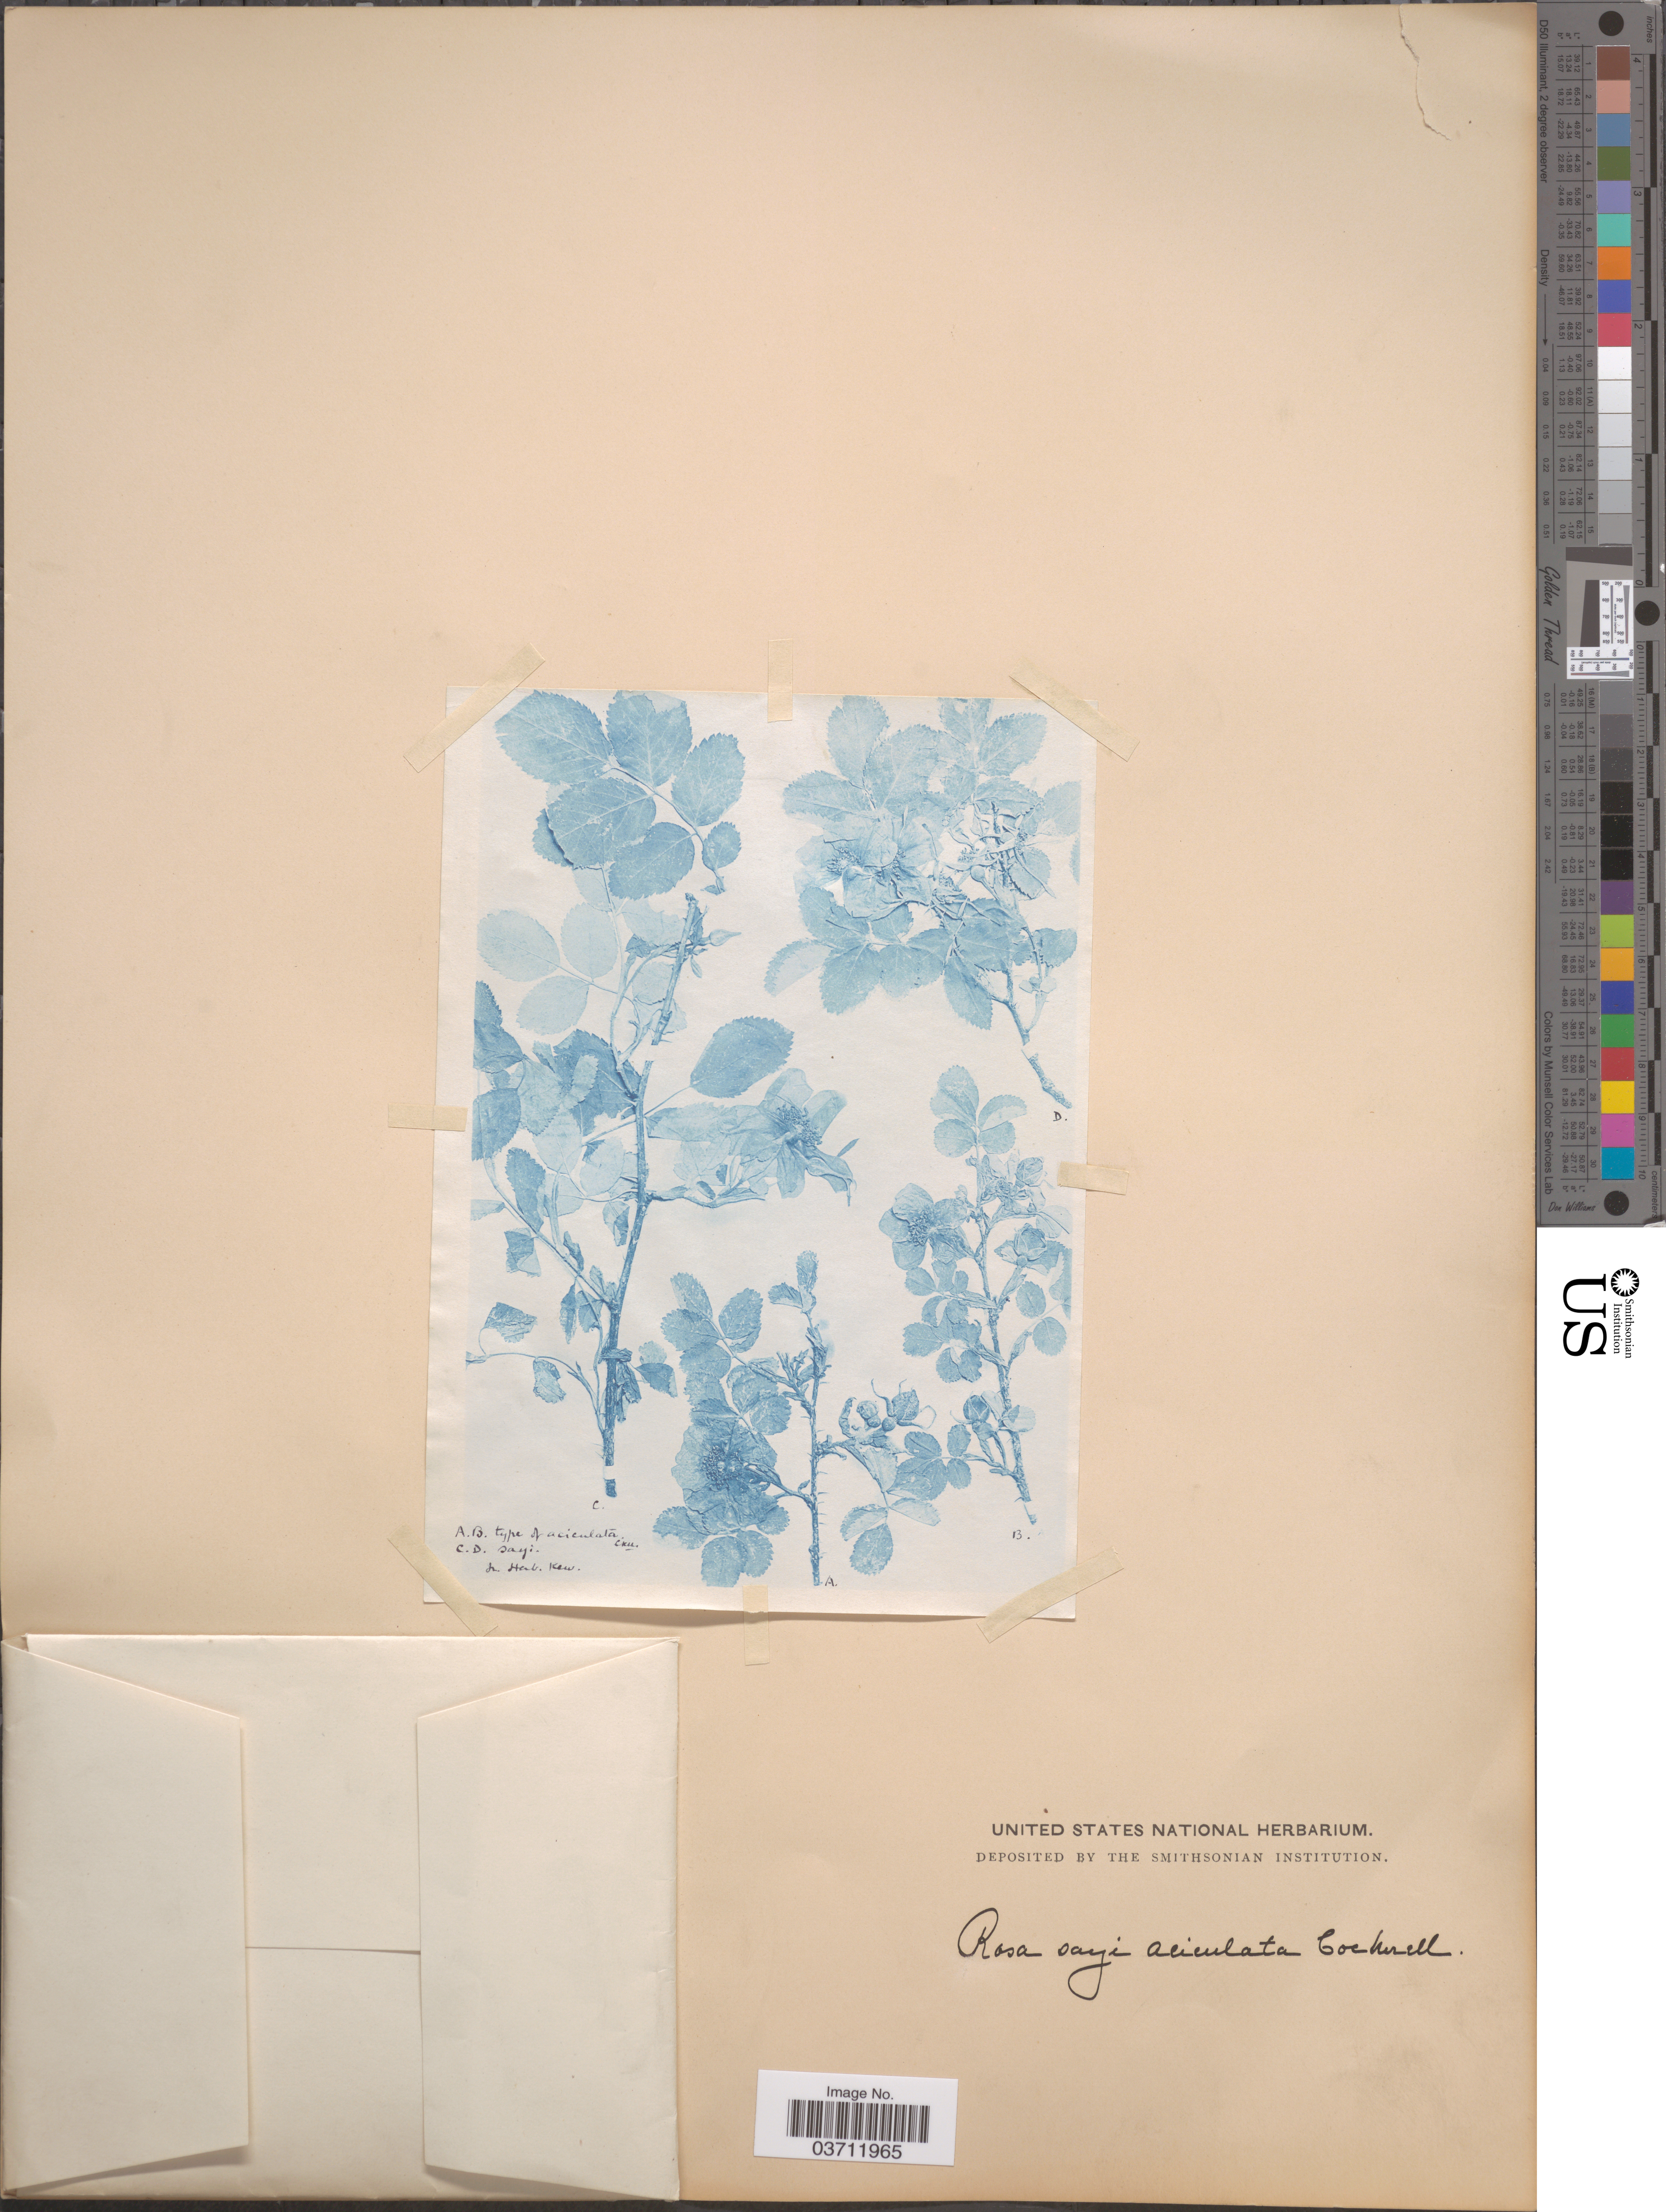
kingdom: Plantae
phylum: Tracheophyta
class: Magnoliopsida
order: Rosales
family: Rosaceae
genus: Rosa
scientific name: Rosa sayi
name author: Schwein.